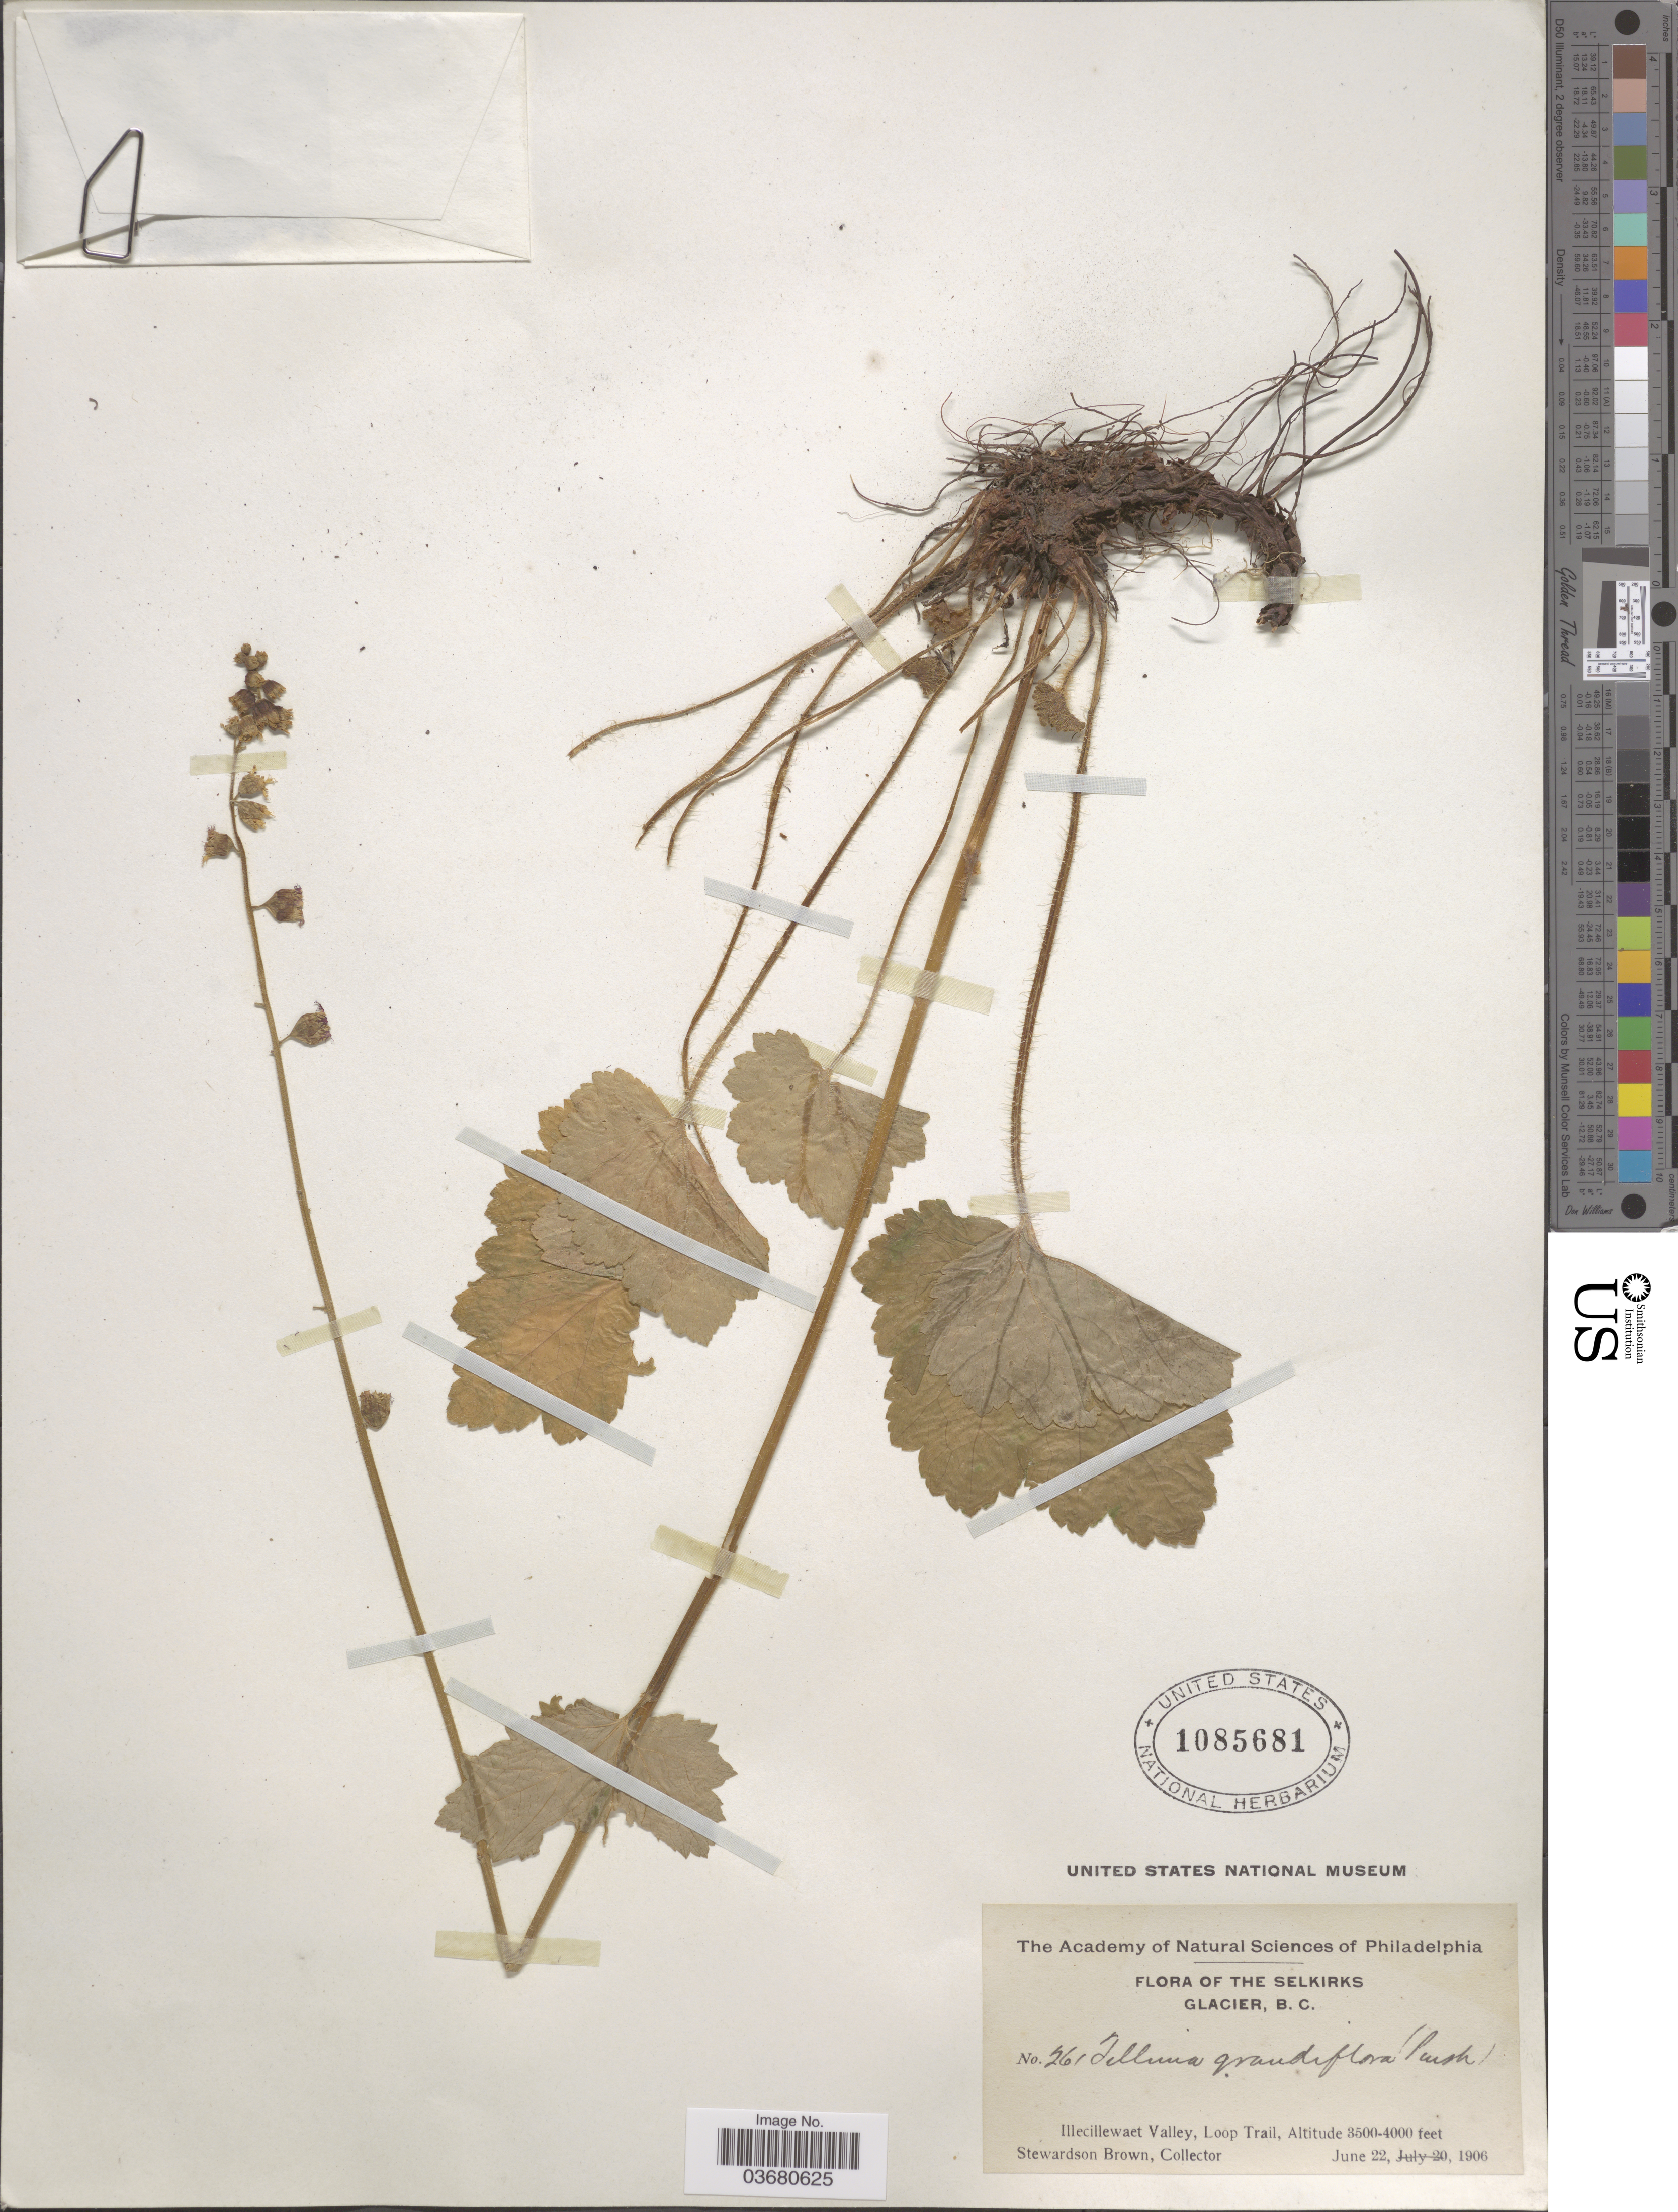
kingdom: Plantae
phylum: Tracheophyta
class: Magnoliopsida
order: Saxifragales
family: Saxifragaceae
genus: Tellima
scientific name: Tellima grandiflora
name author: (Pursh) Douglas ex Lindl.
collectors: S. Brown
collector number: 261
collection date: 1906-06-22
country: Canada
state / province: British Columbia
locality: Selkirks Glacier. Illecillewaet Valley, Loop Trail.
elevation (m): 1067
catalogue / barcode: US 1085681